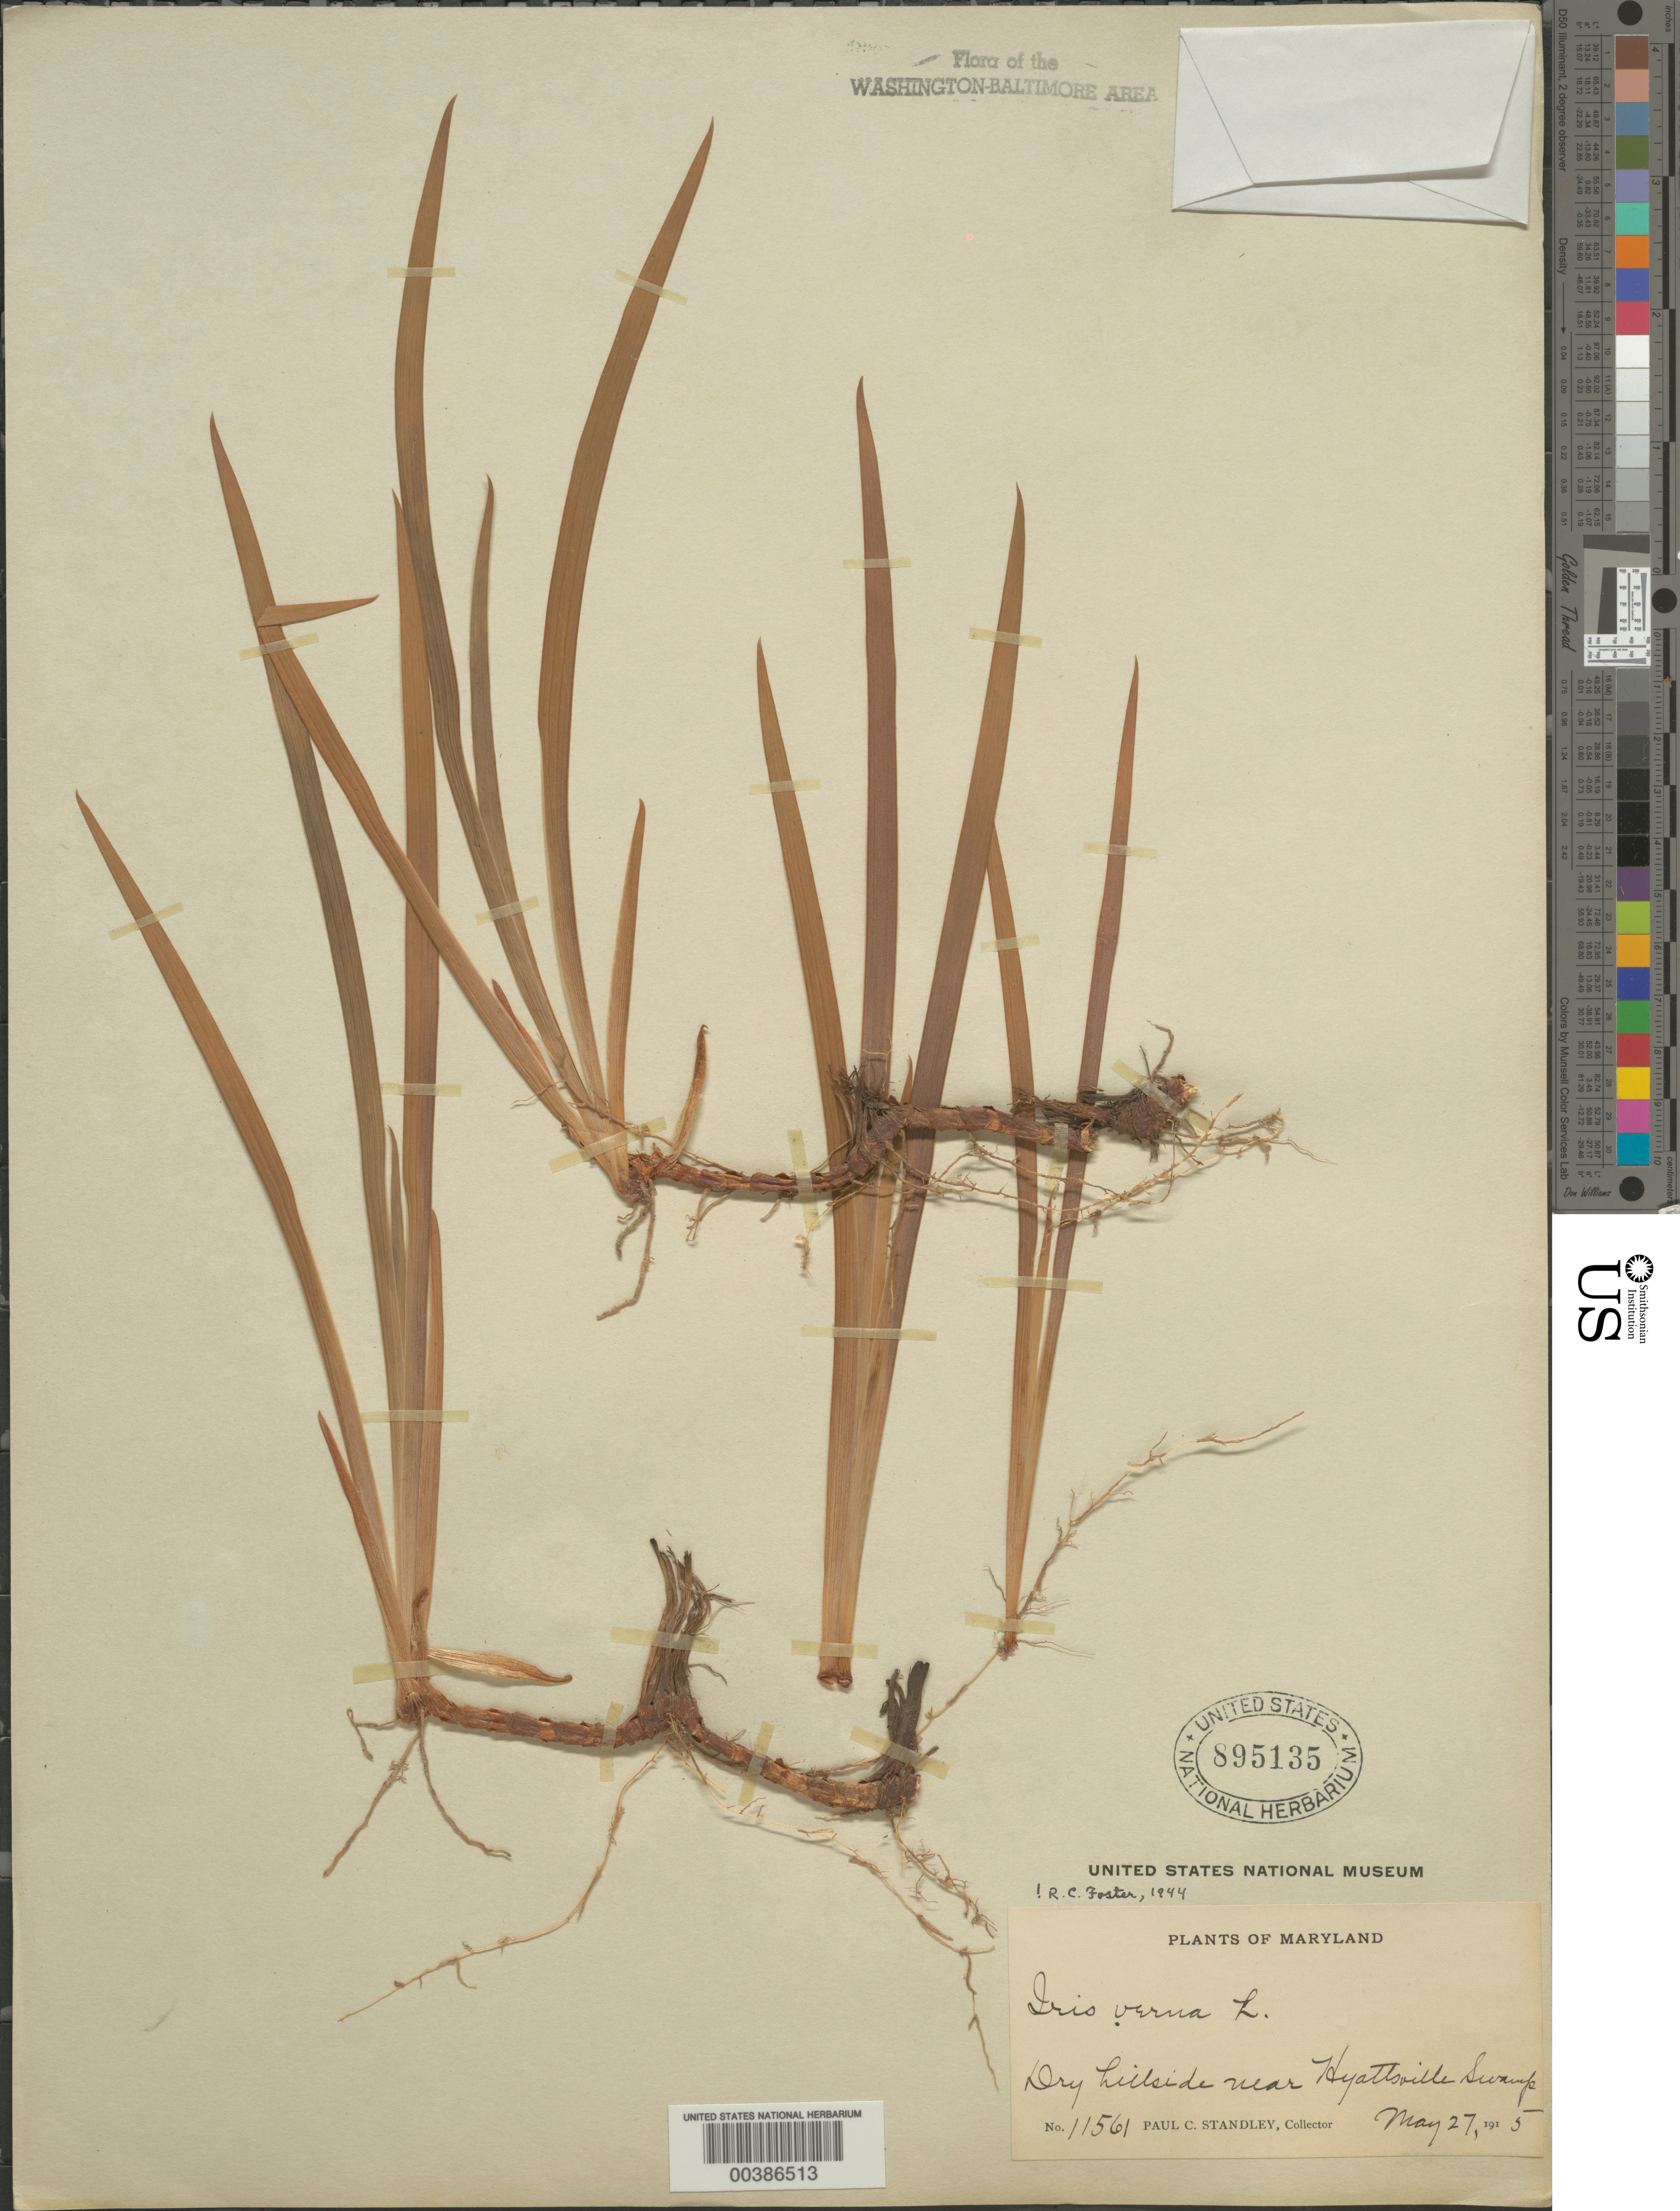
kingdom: Plantae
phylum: Tracheophyta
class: Liliopsida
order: Asparagales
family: Iridaceae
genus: Iris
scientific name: Iris verna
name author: L.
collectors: P. C. Standley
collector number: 11561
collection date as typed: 27 May 1915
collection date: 1915-05-27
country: United States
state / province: Maryland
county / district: Prince George's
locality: Near Hyattsville swamp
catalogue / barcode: US 895135